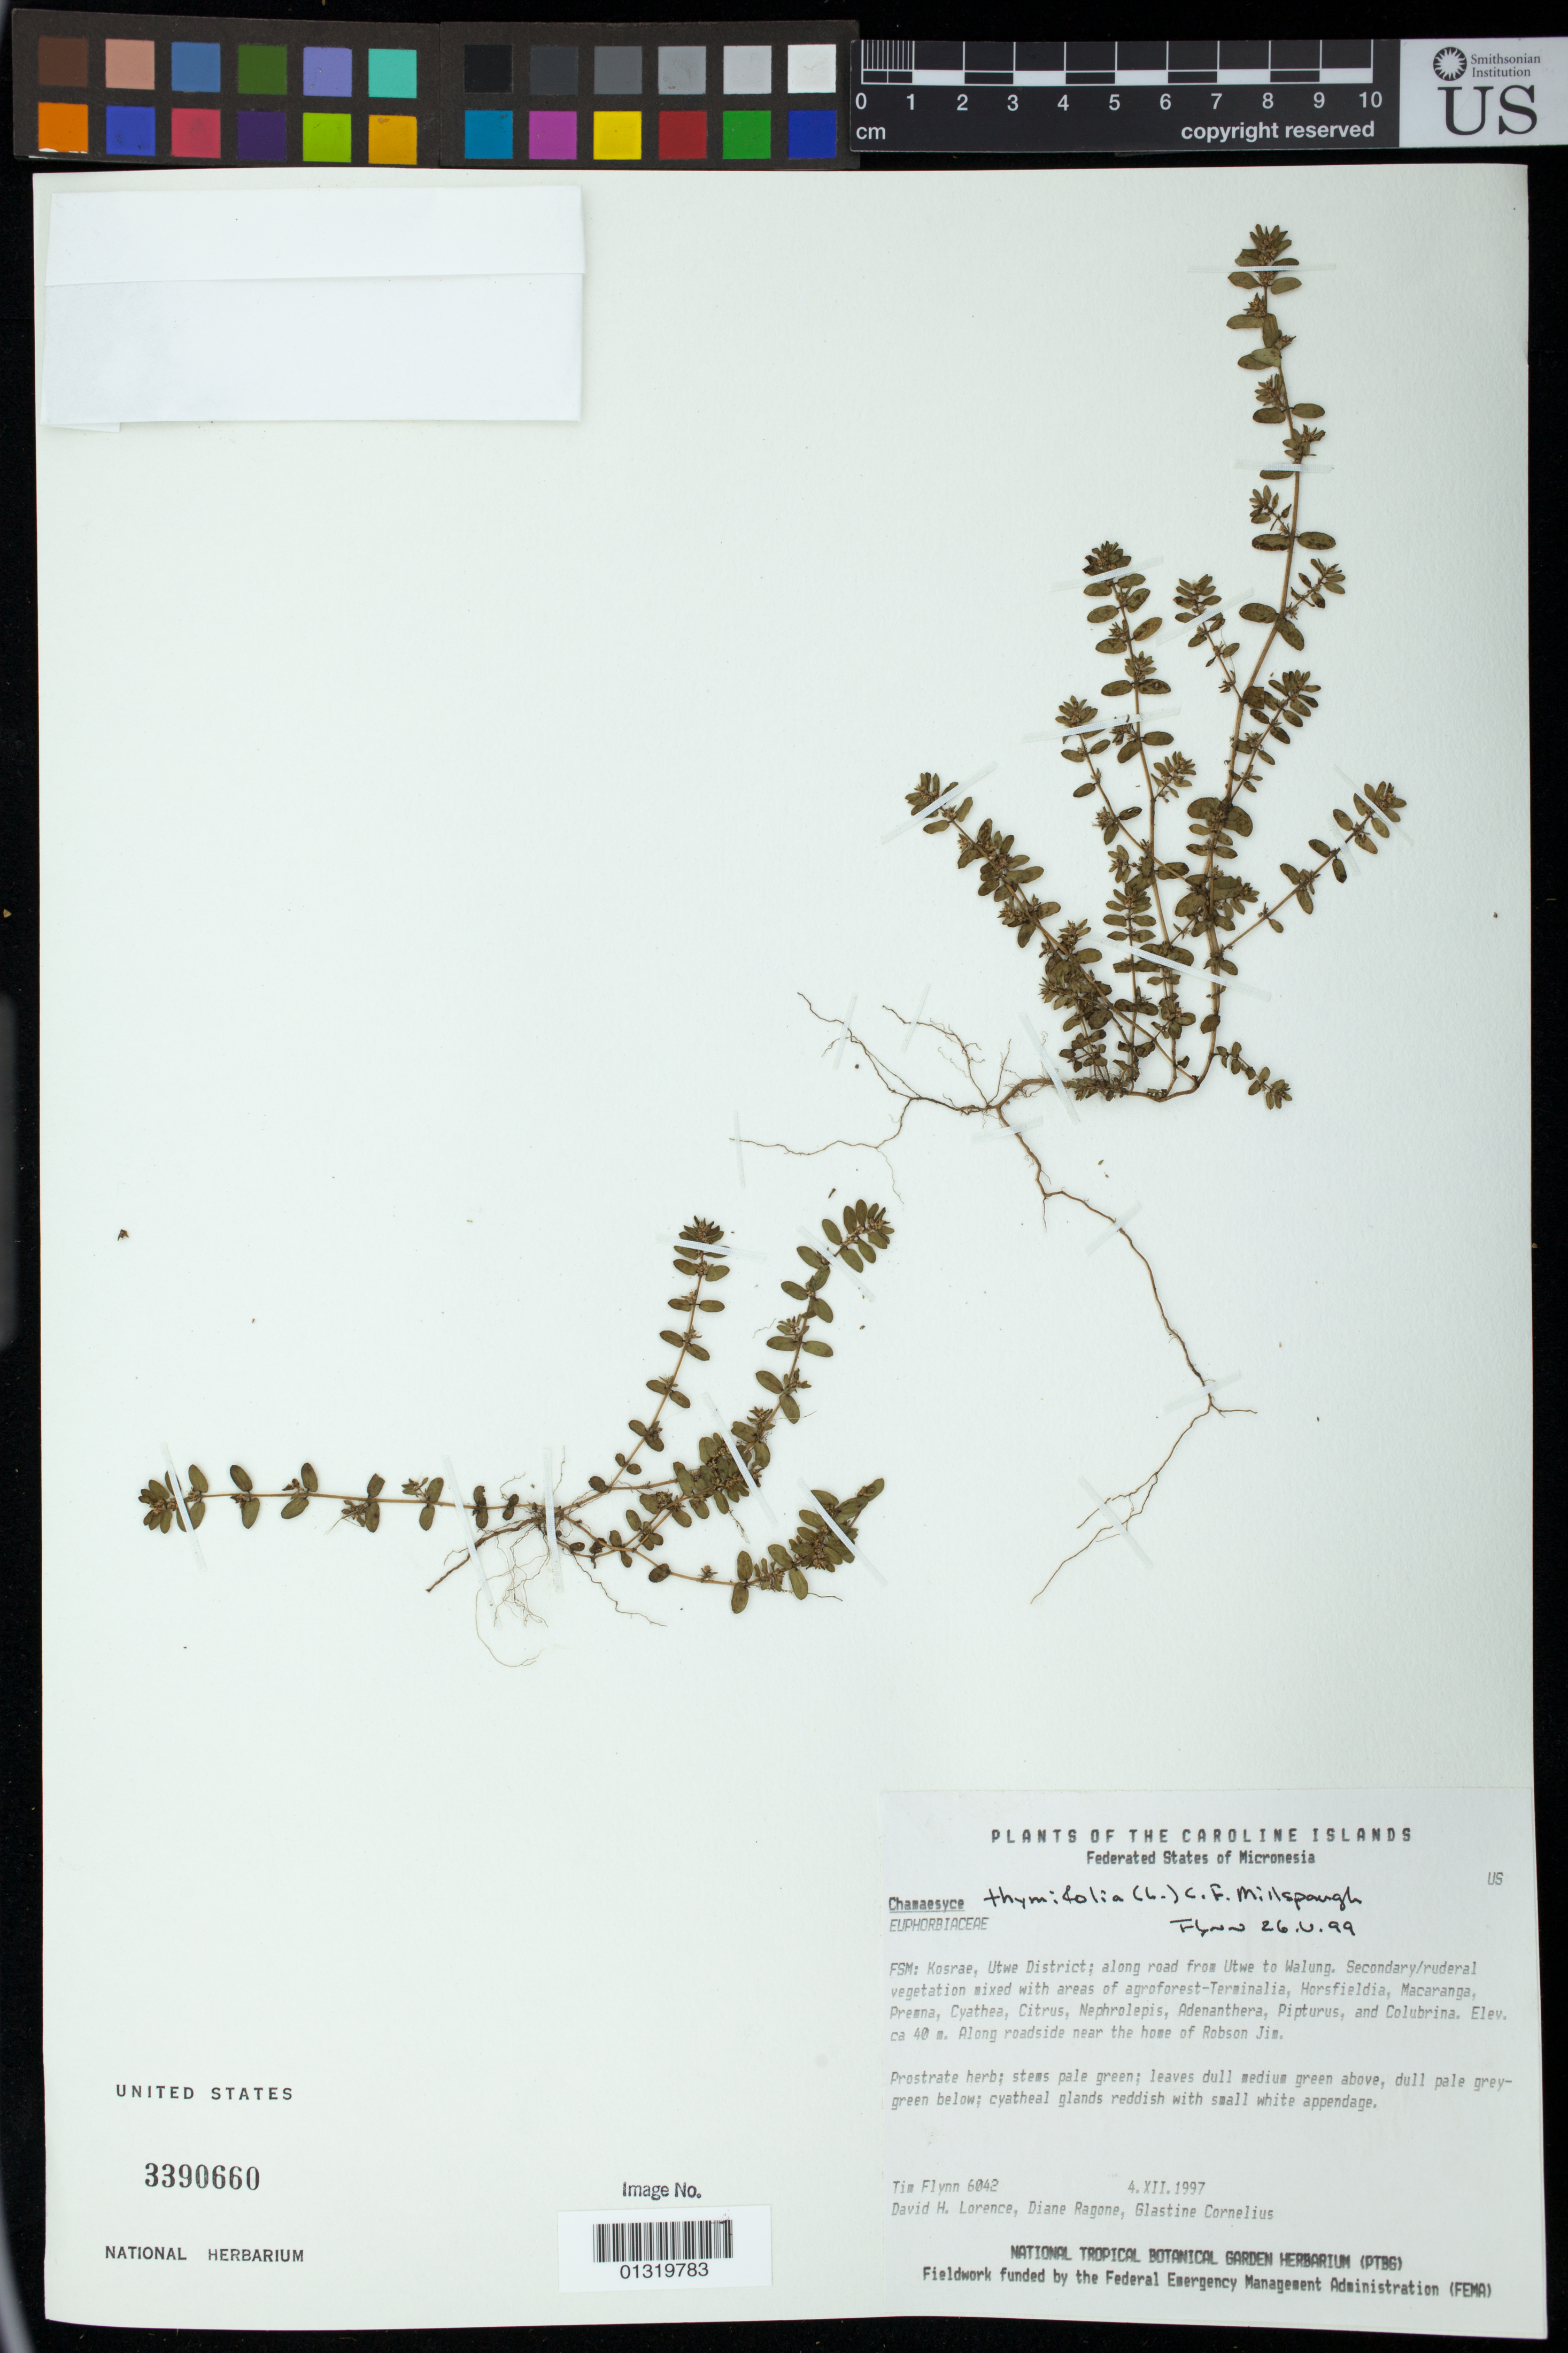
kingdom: Plantae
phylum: Tracheophyta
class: Magnoliopsida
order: Malpighiales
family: Euphorbiaceae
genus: Euphorbia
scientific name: Euphorbia thymifolia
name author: L.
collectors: D. Lorence, D. Ragone & G. Cornelius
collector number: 6042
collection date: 1997-12-04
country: Micronesia, Federated States of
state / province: Kosrae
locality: Utwe District; along road from Utwe to Walung.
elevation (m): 40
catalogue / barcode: US 3390660